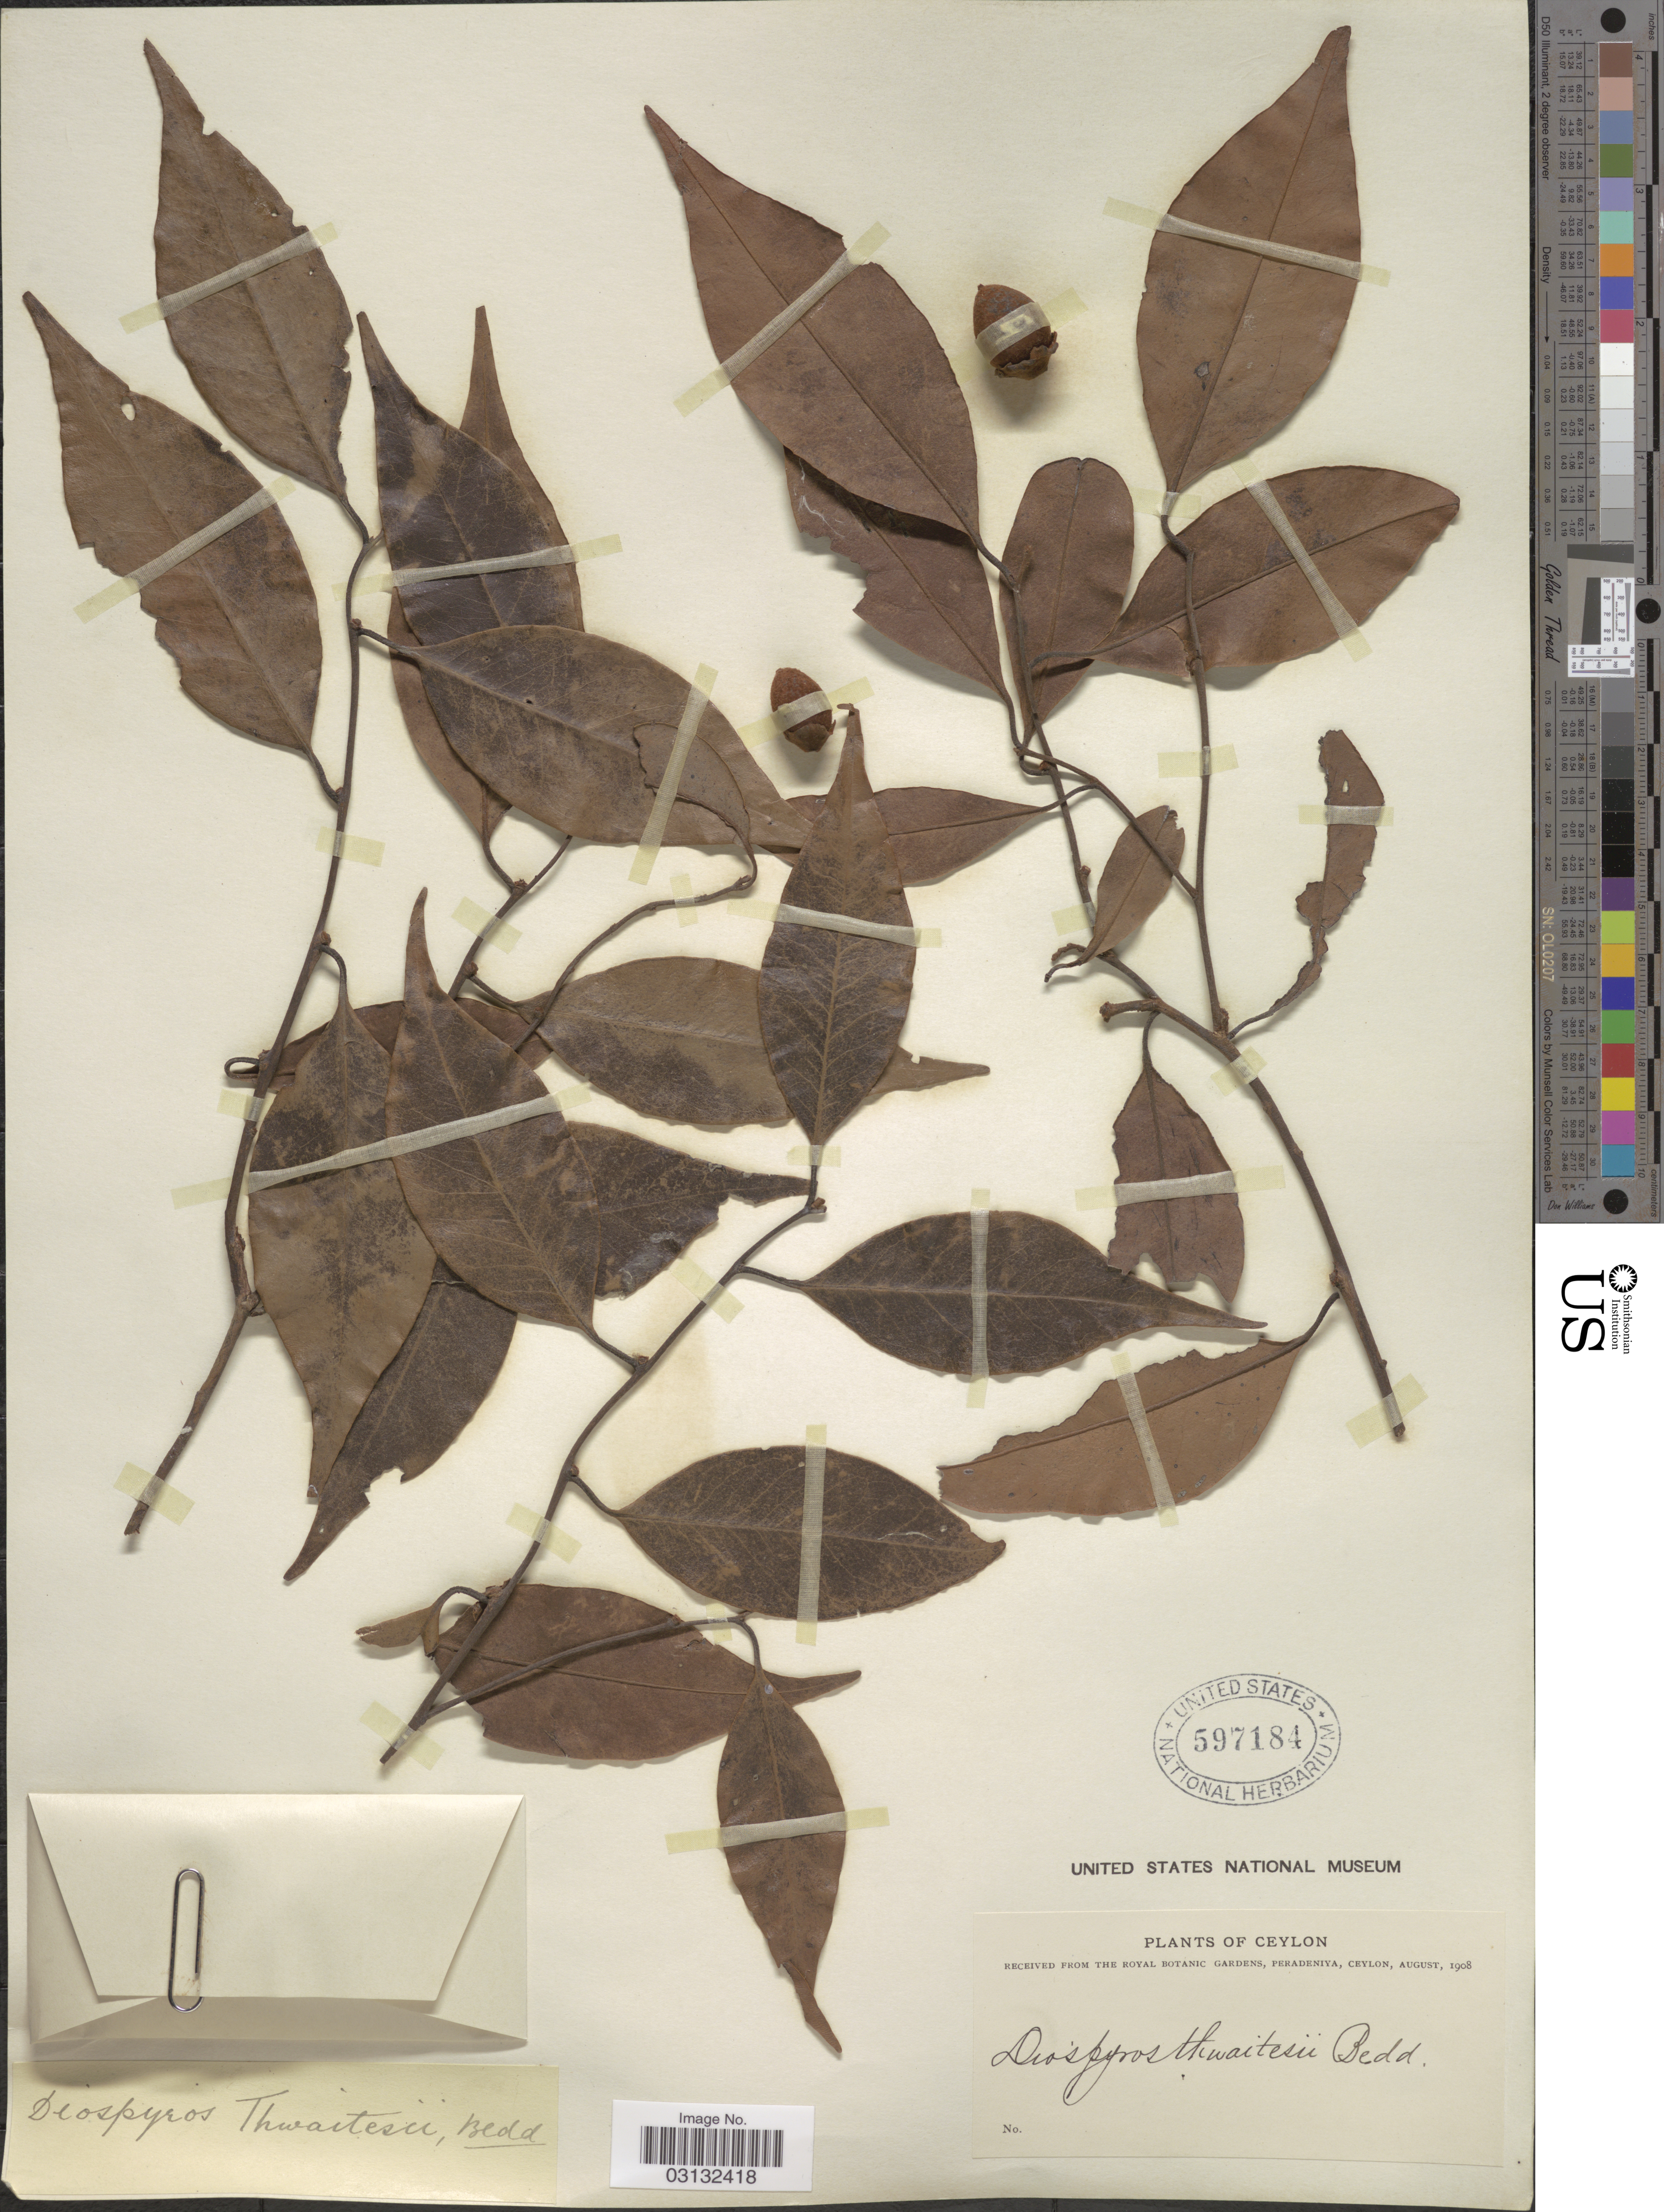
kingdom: Plantae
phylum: Tracheophyta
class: Magnoliopsida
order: Ericales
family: Ebenaceae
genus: Diospyros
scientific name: Diospyros thwaitesii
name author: Bedd.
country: Sri Lanka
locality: Ceylon.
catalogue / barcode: US 597184